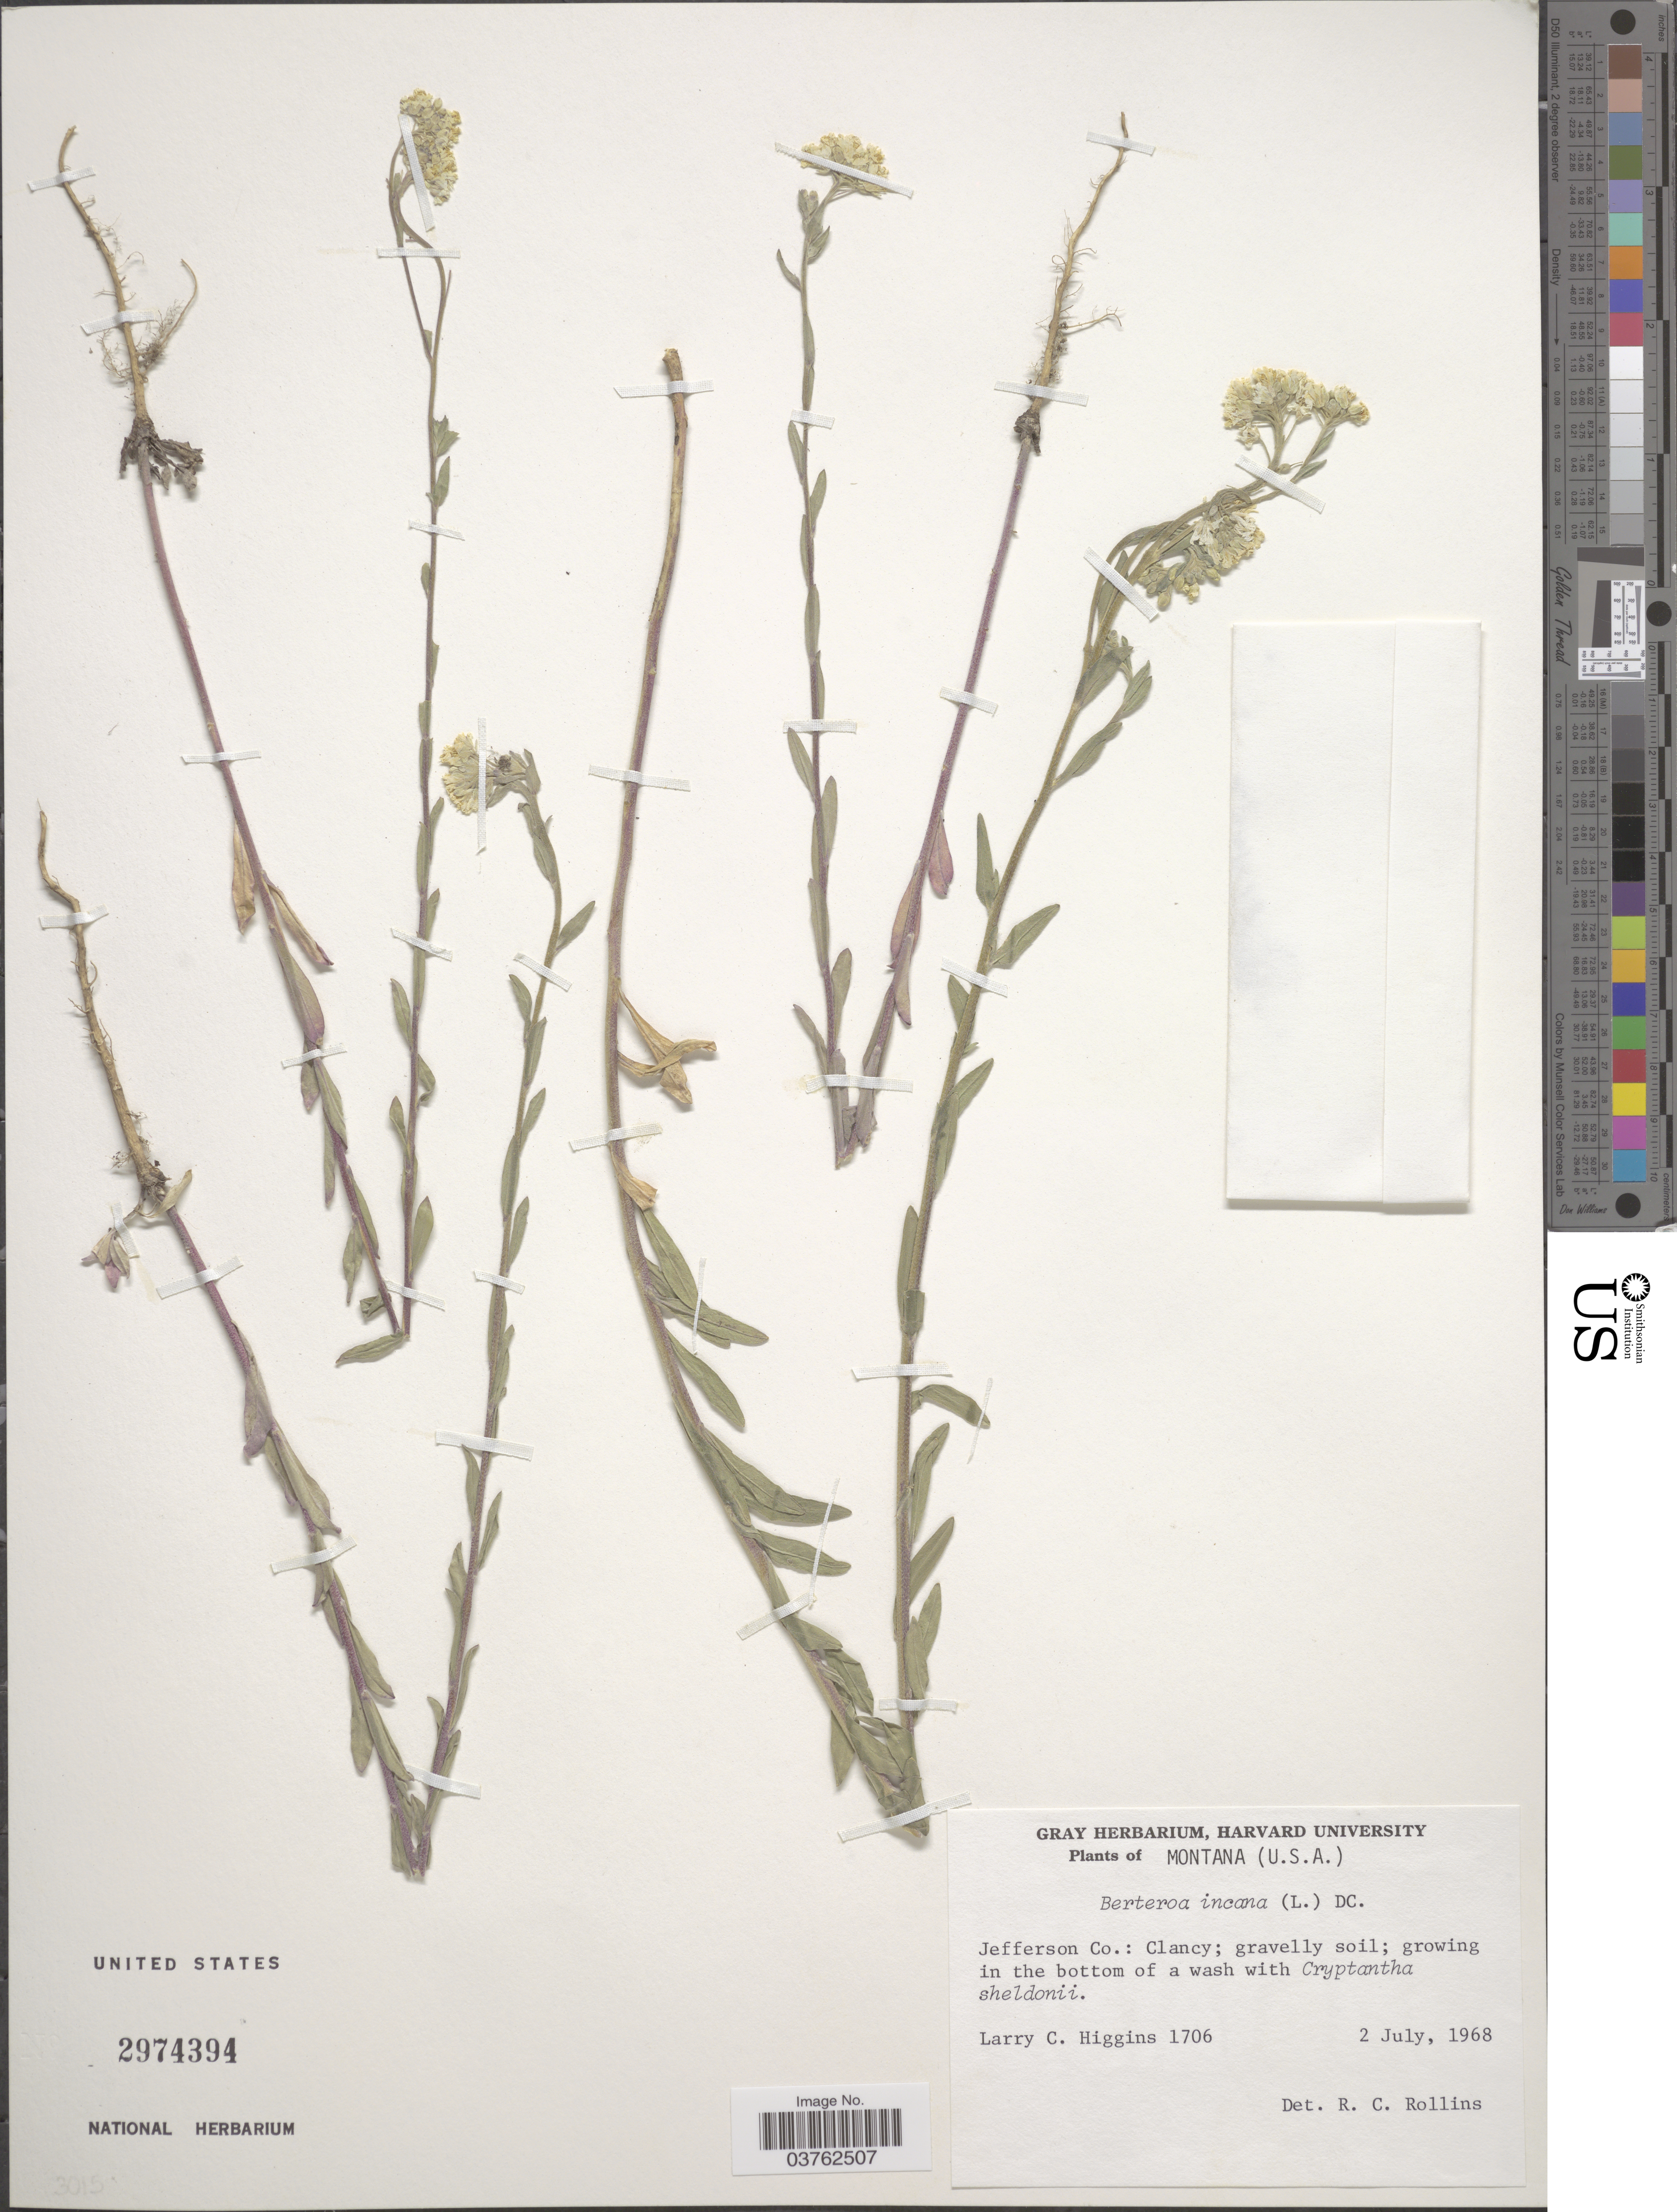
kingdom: Plantae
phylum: Tracheophyta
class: Magnoliopsida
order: Brassicales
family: Brassicaceae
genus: Berteroa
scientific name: Berteroa incana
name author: (L.) DC.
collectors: L. Higgins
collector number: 1706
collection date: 1968-07-02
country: United States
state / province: Montana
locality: Jefferson Co.: Clancy.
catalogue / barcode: US 2974394